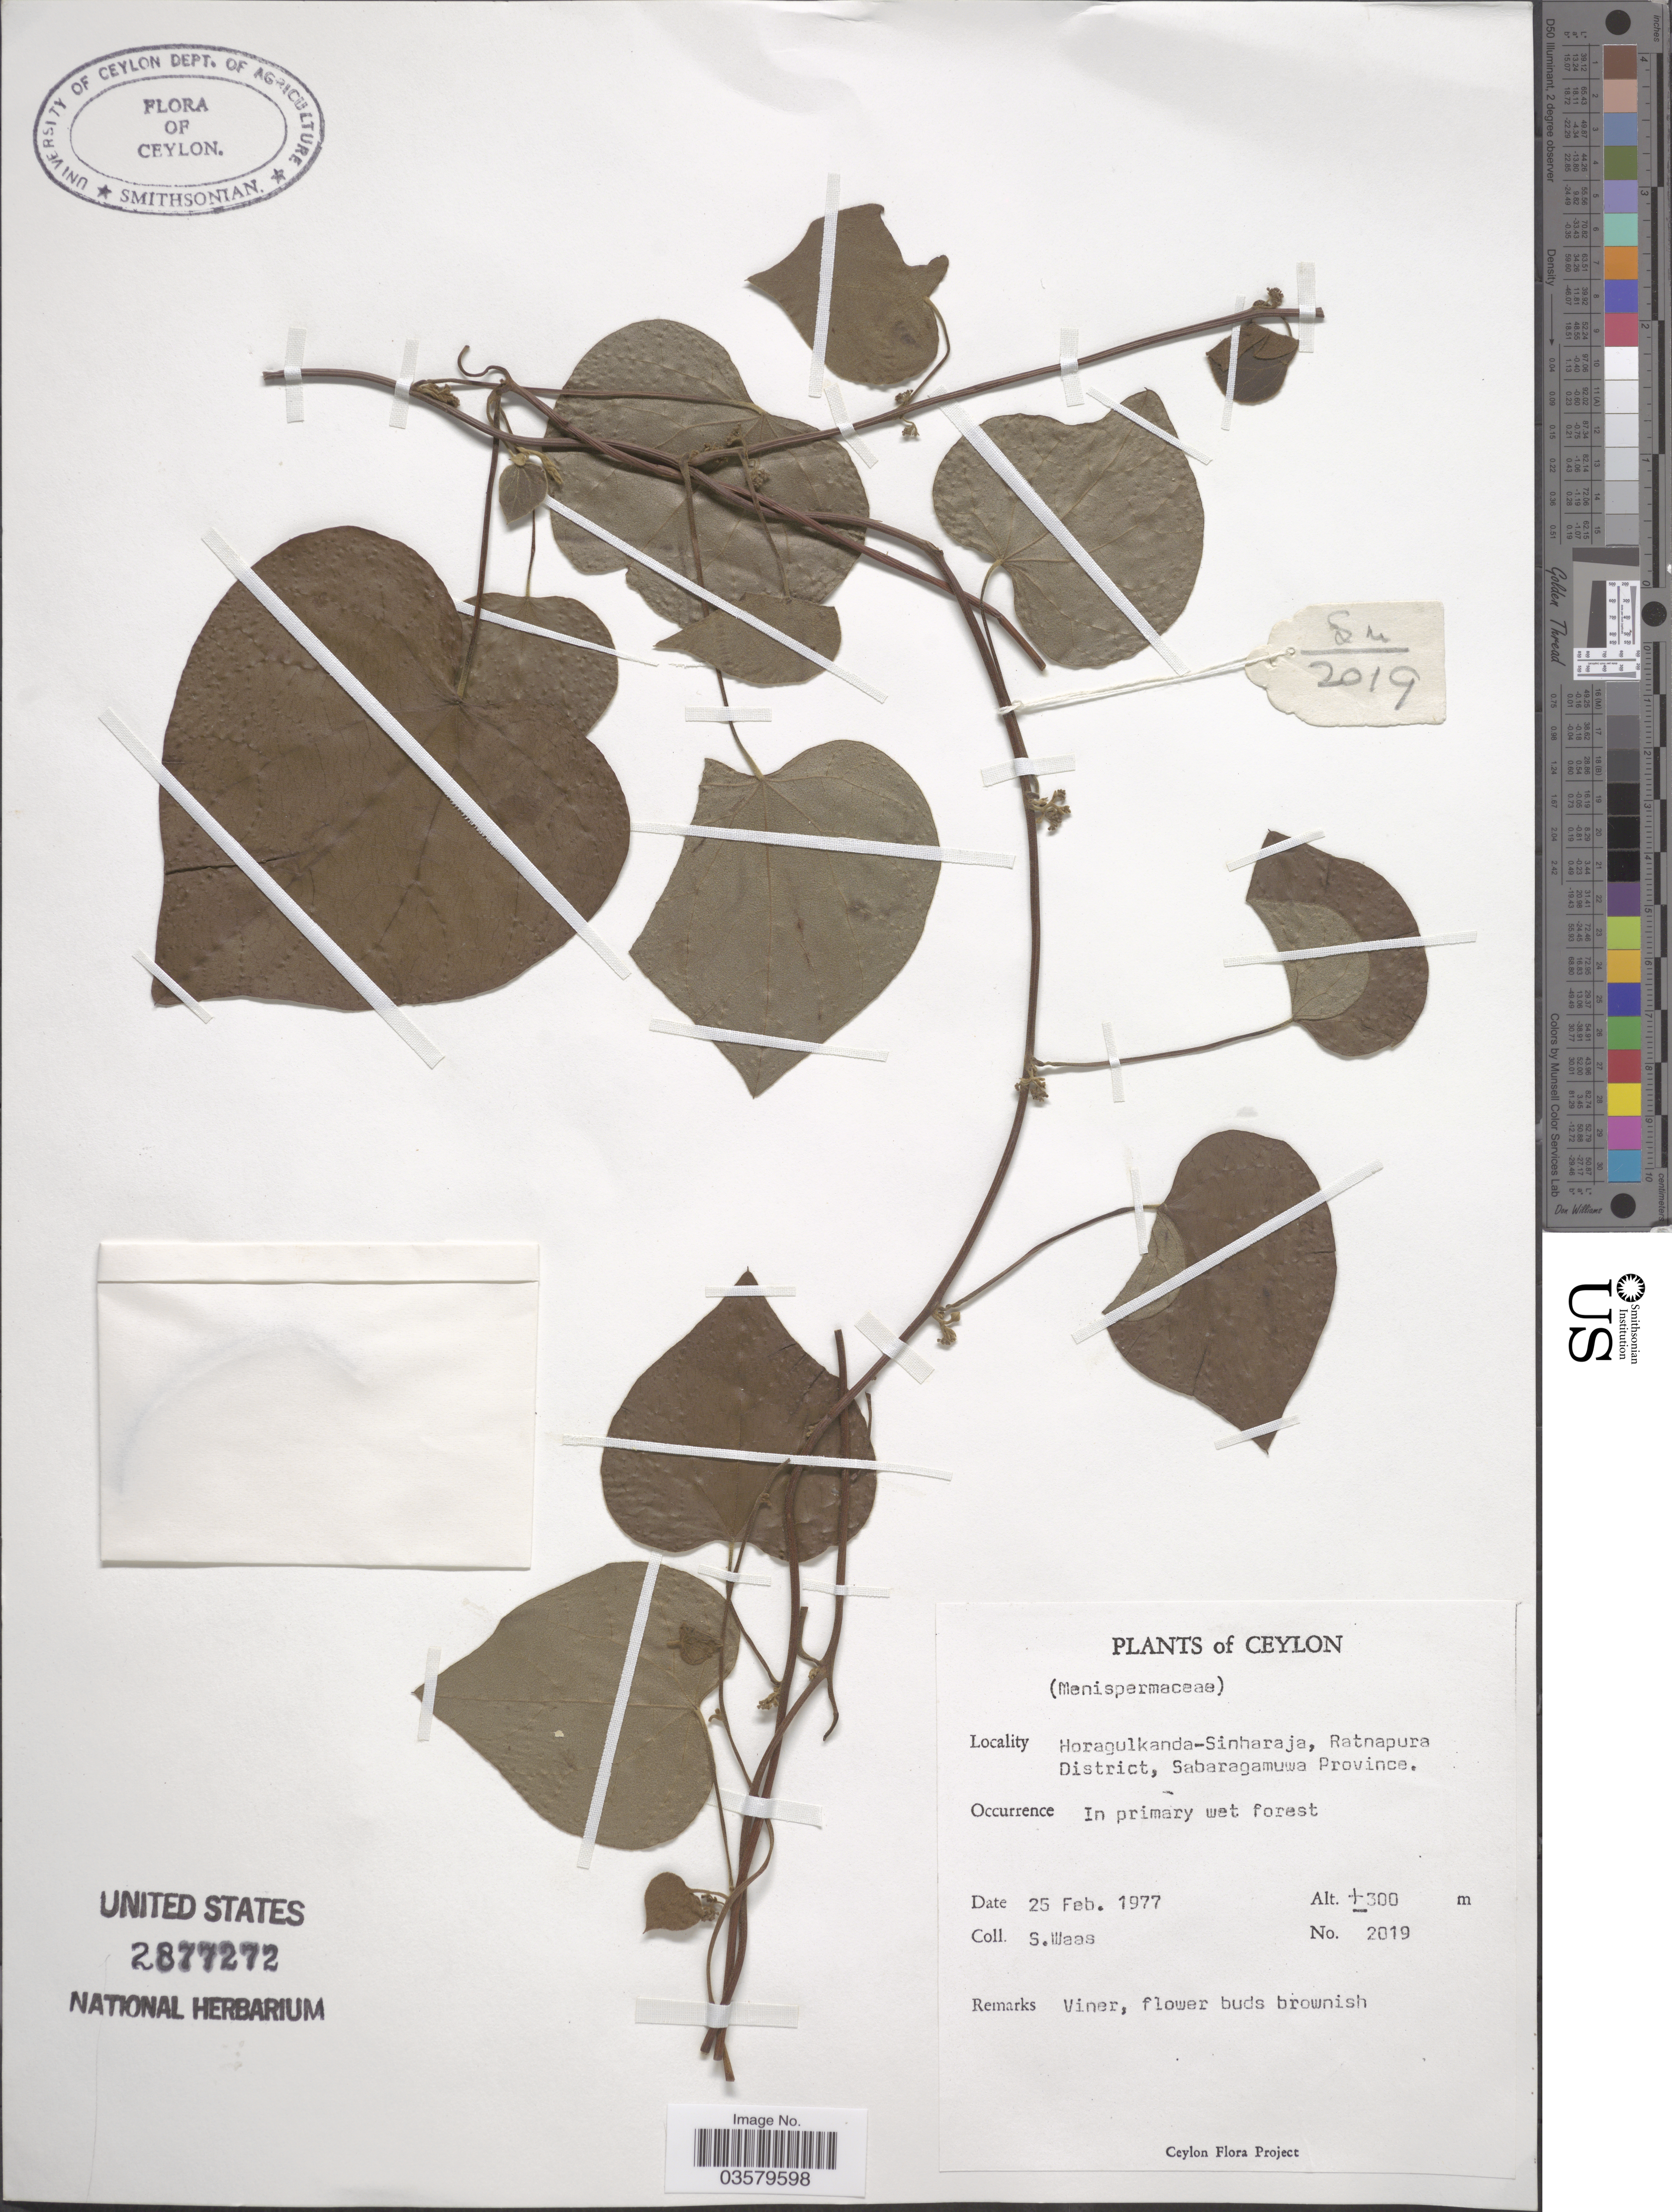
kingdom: Plantae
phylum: Tracheophyta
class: Magnoliopsida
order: Ranunculales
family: Menispermaceae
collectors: S. Waas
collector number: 2019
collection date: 1977-02-25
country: Sri Lanka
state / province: Sabaragamuwa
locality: Ceylon. Horagulkanda-Sinharaja, Ratnapura District.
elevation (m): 300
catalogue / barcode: US 2877272